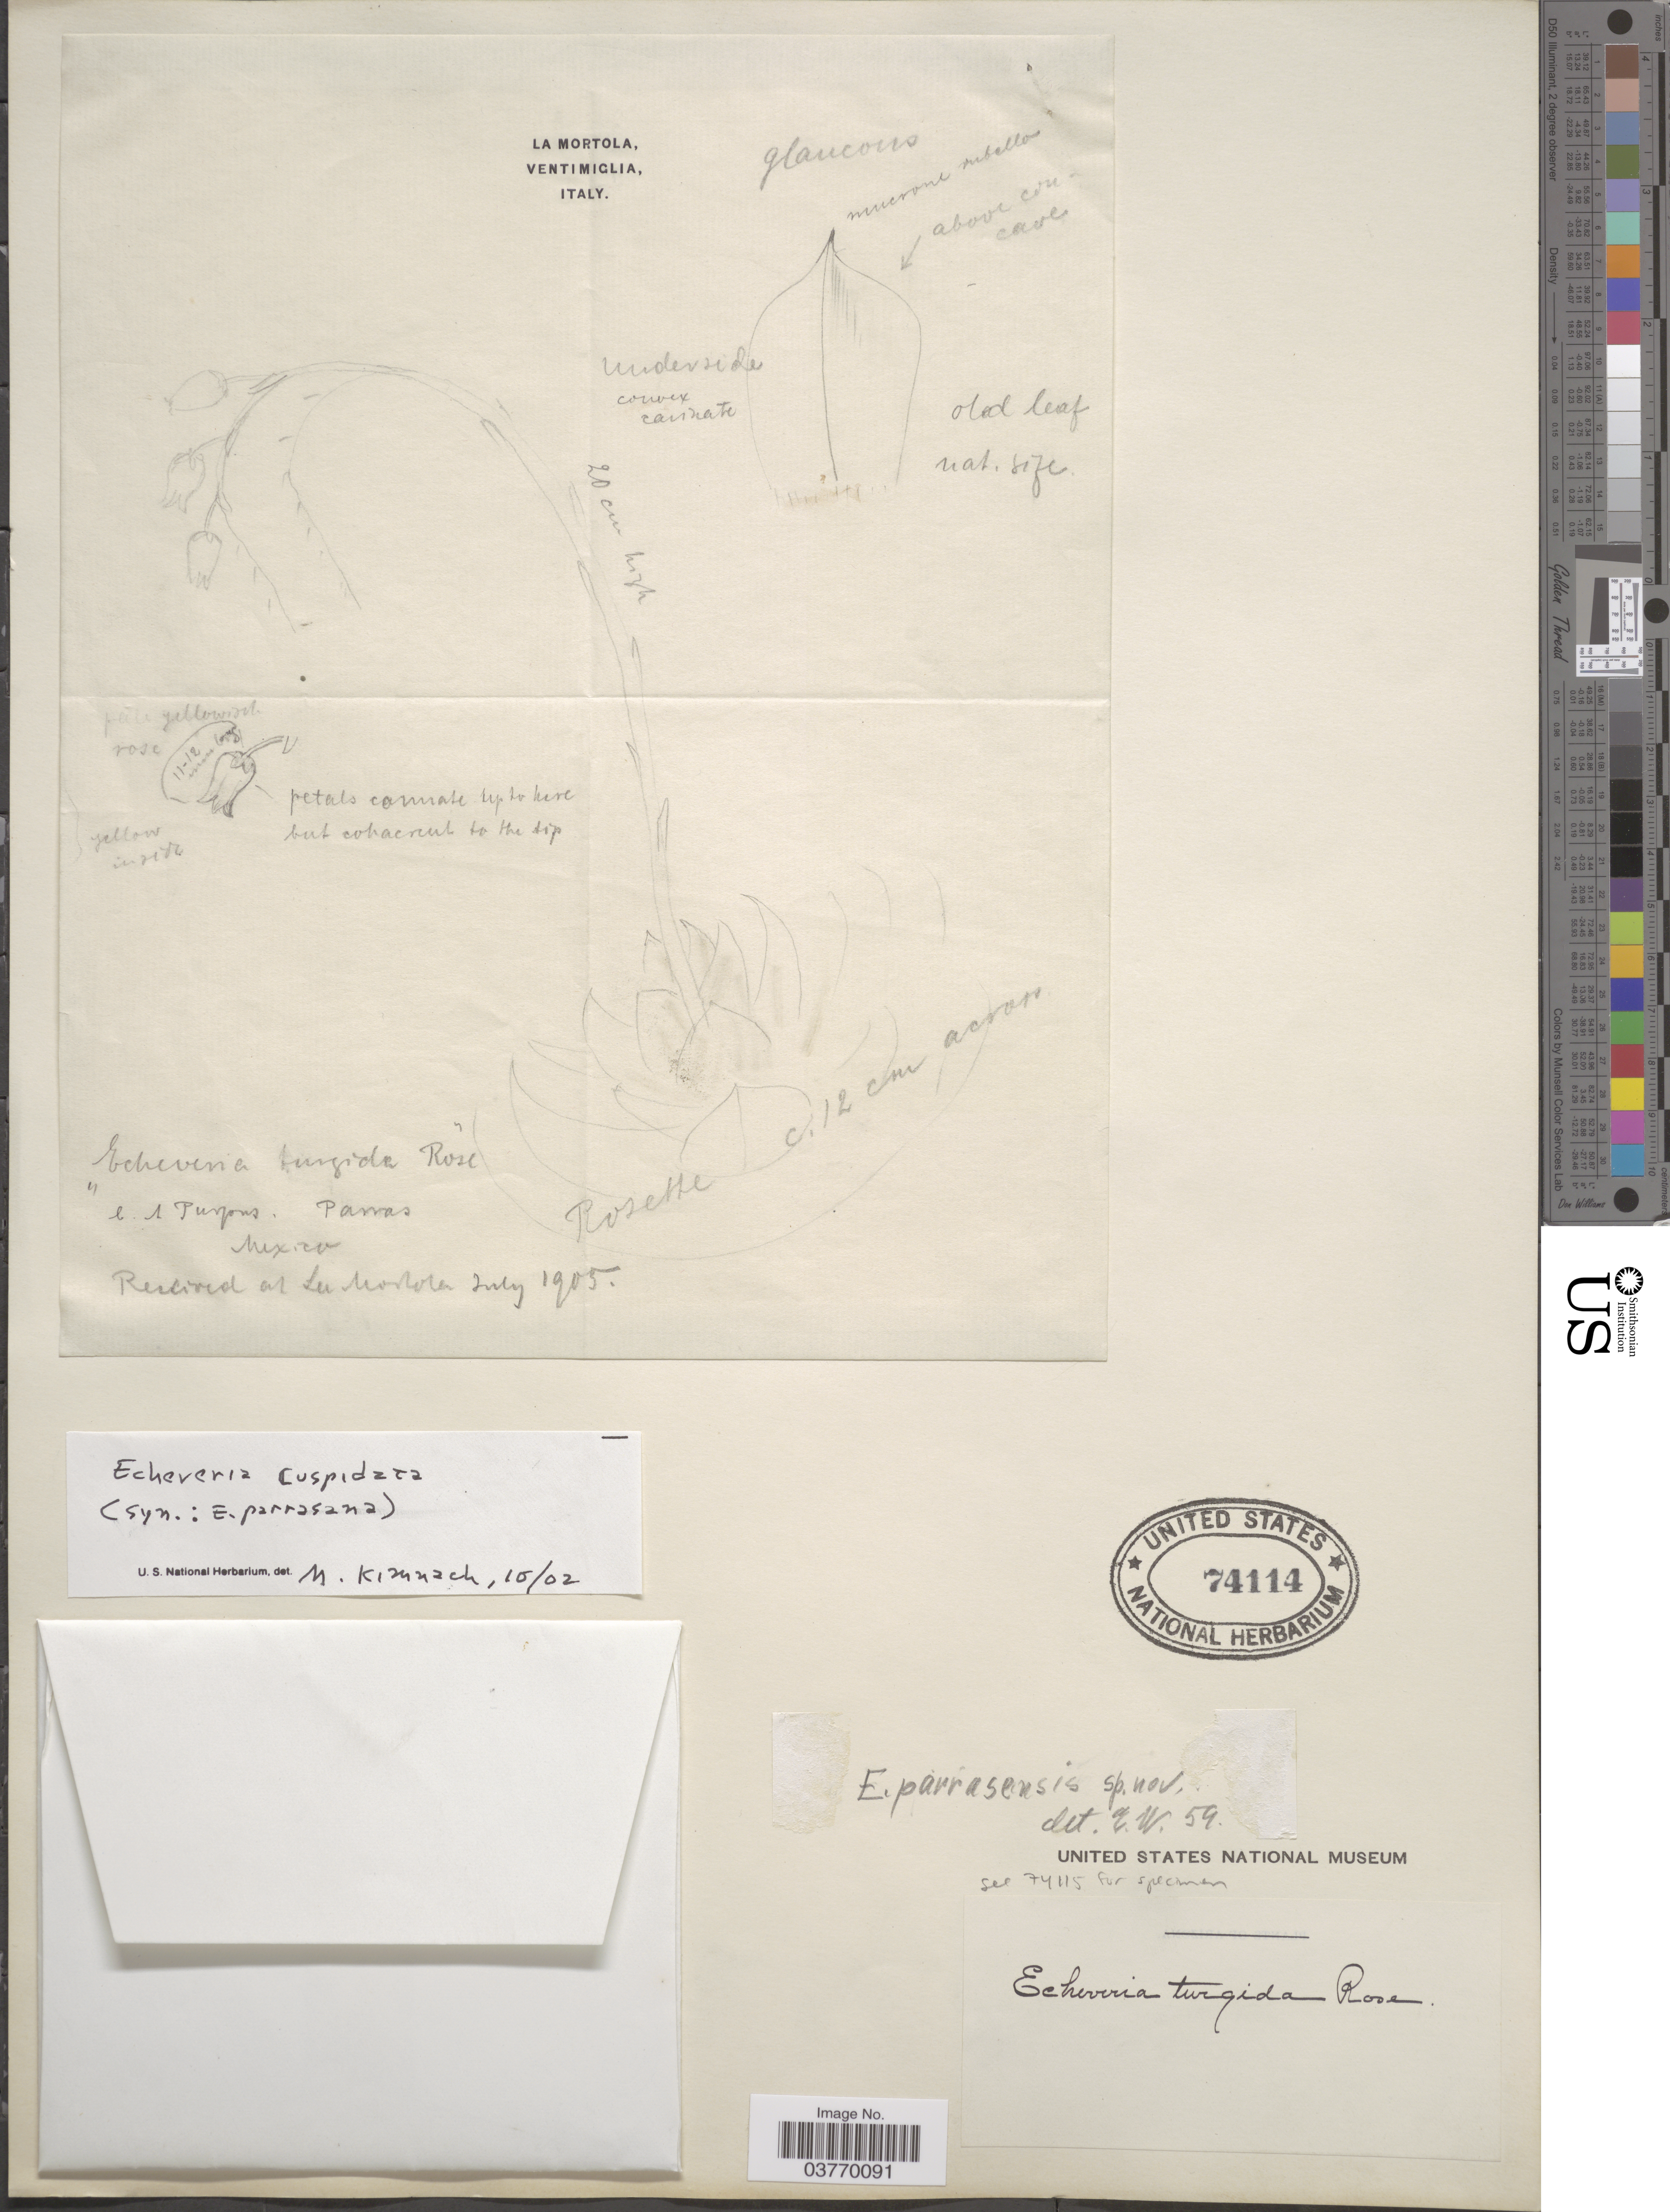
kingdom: Plantae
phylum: Tracheophyta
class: Magnoliopsida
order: Saxifragales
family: Crassulaceae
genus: Echeveria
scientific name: Echeveria cuspidata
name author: Rose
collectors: C. A. Purpus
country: Mexico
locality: Parras.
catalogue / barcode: US 74114